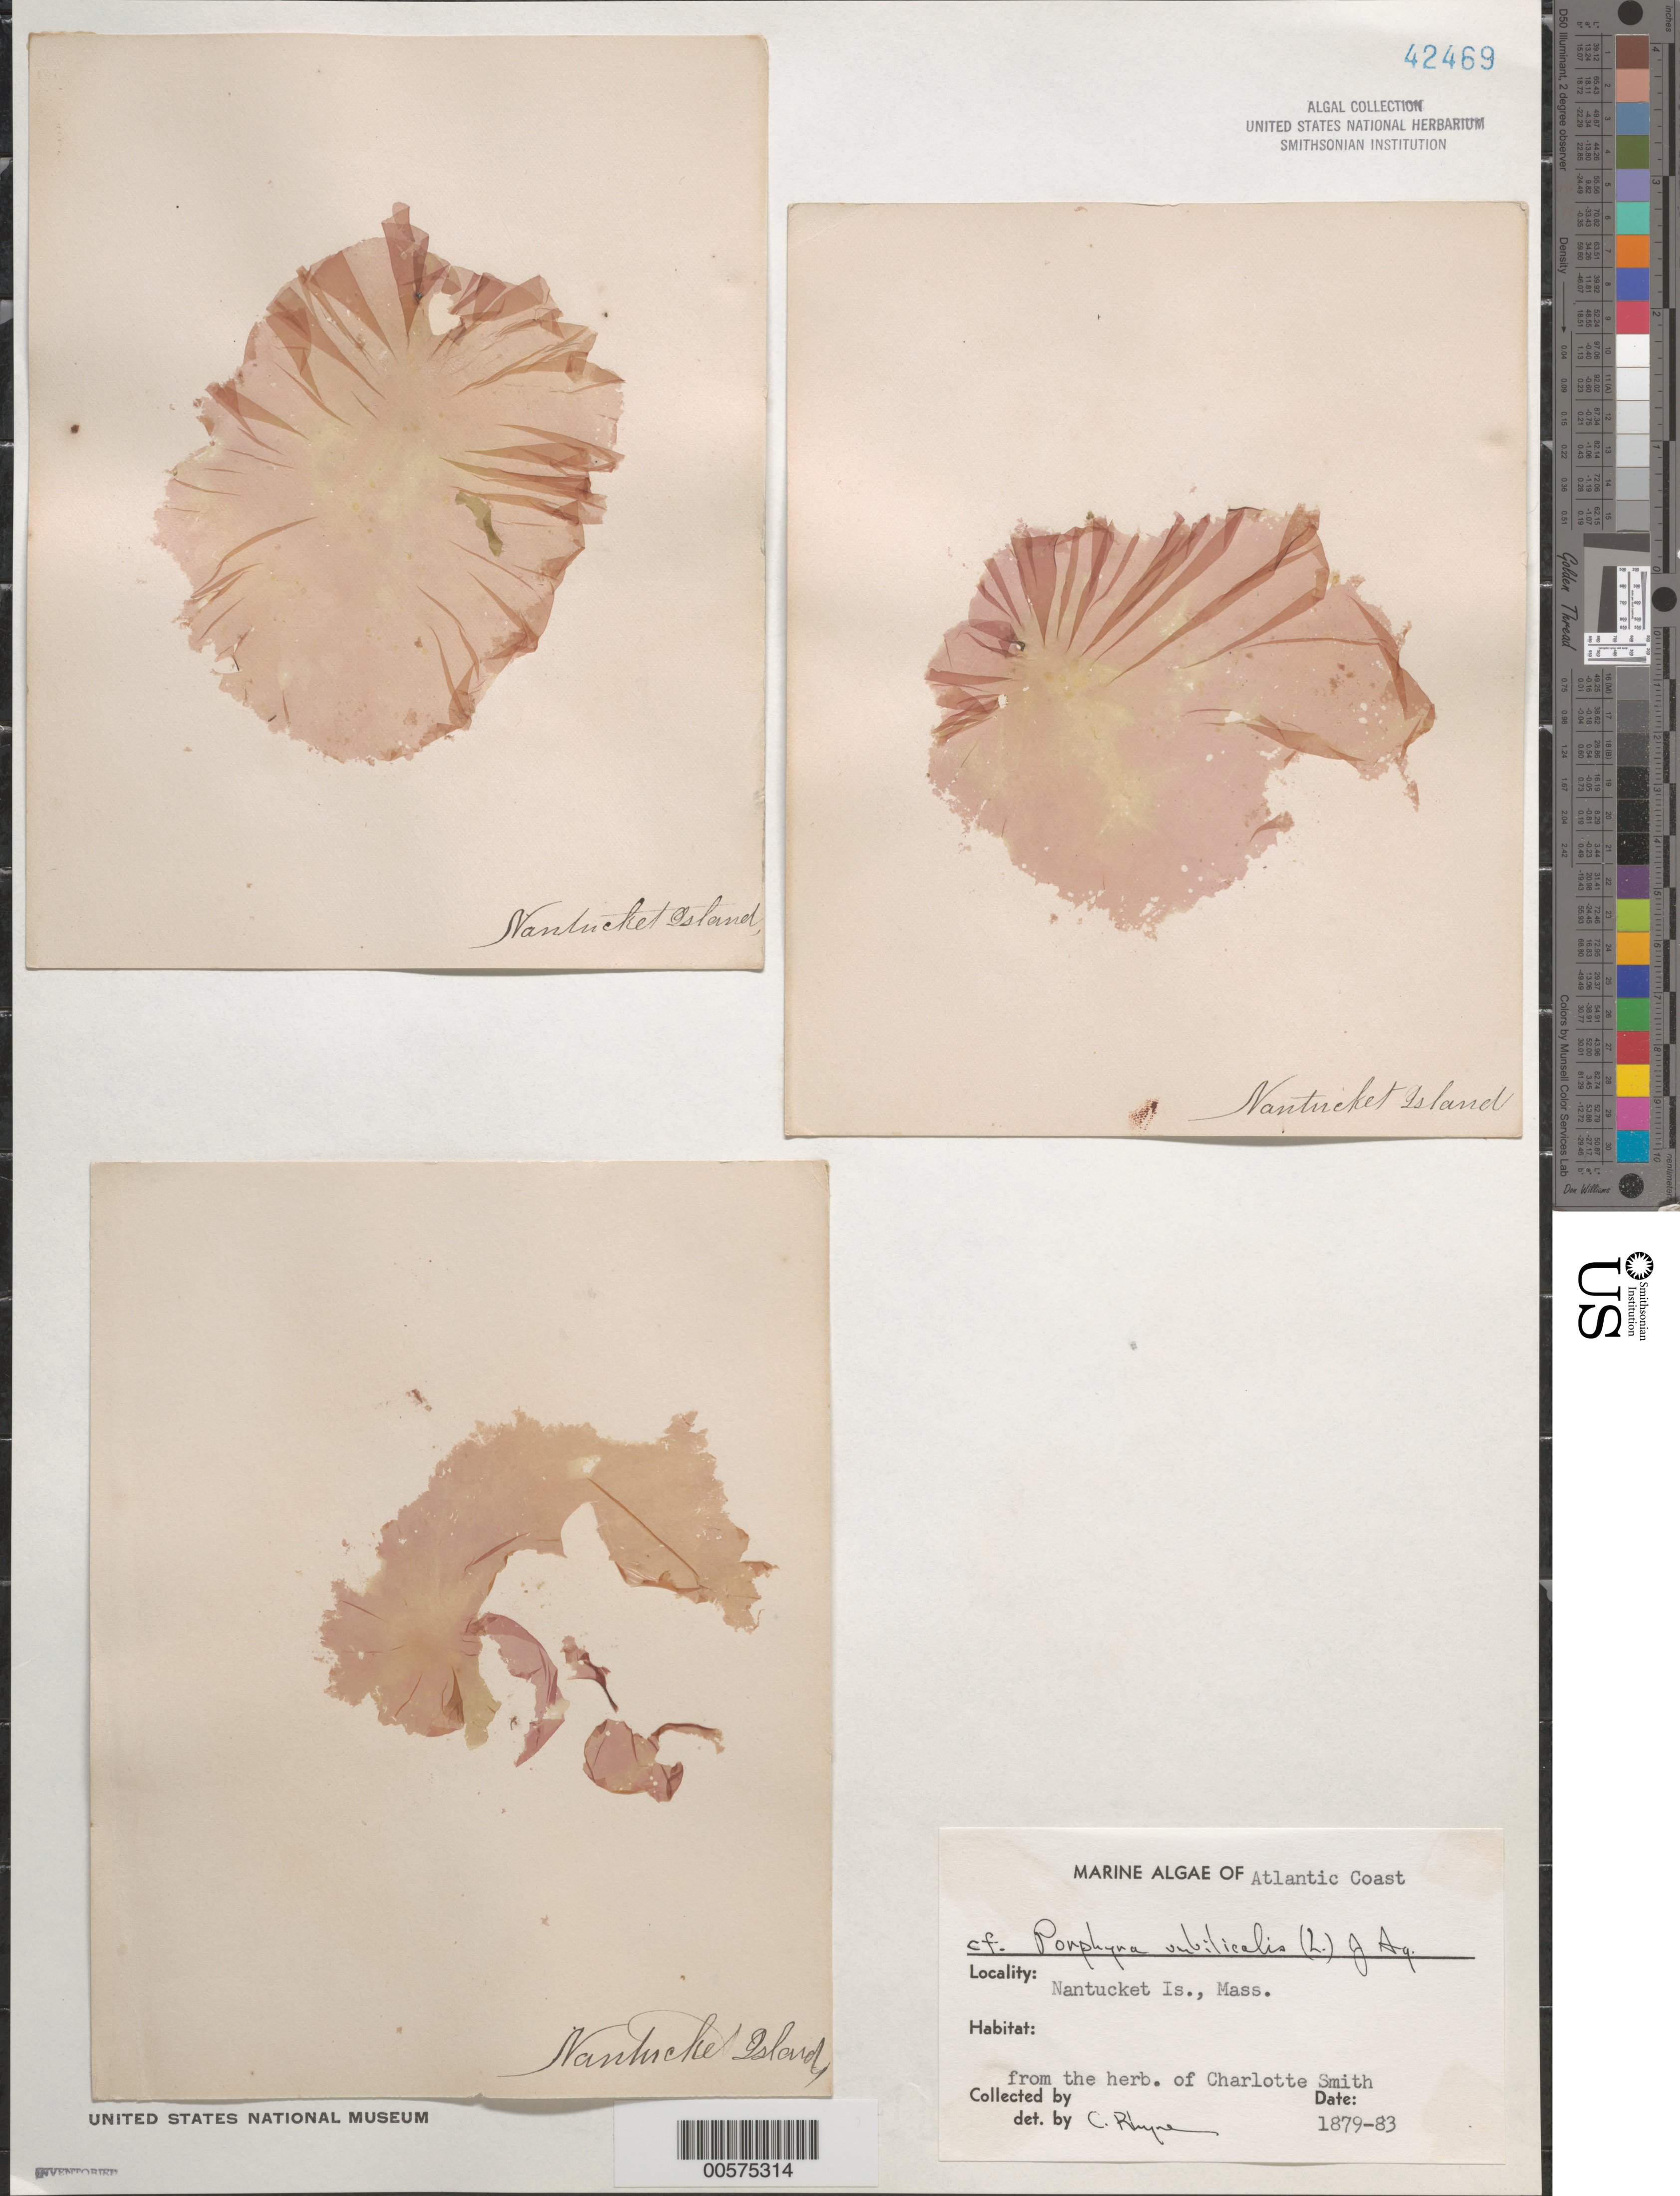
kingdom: Plantae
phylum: Rhodophyta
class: Bangiophyceae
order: Bangiales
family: Bangiaceae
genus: Porphyra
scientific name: Porphyra umbilicalis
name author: Kütz.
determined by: Rhyne, C. F.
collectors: C. Smith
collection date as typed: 1879 to -- --- 1883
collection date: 1879/1883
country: United States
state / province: Massachusetts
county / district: Nantucket County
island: Nantucket Island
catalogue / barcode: US 42469